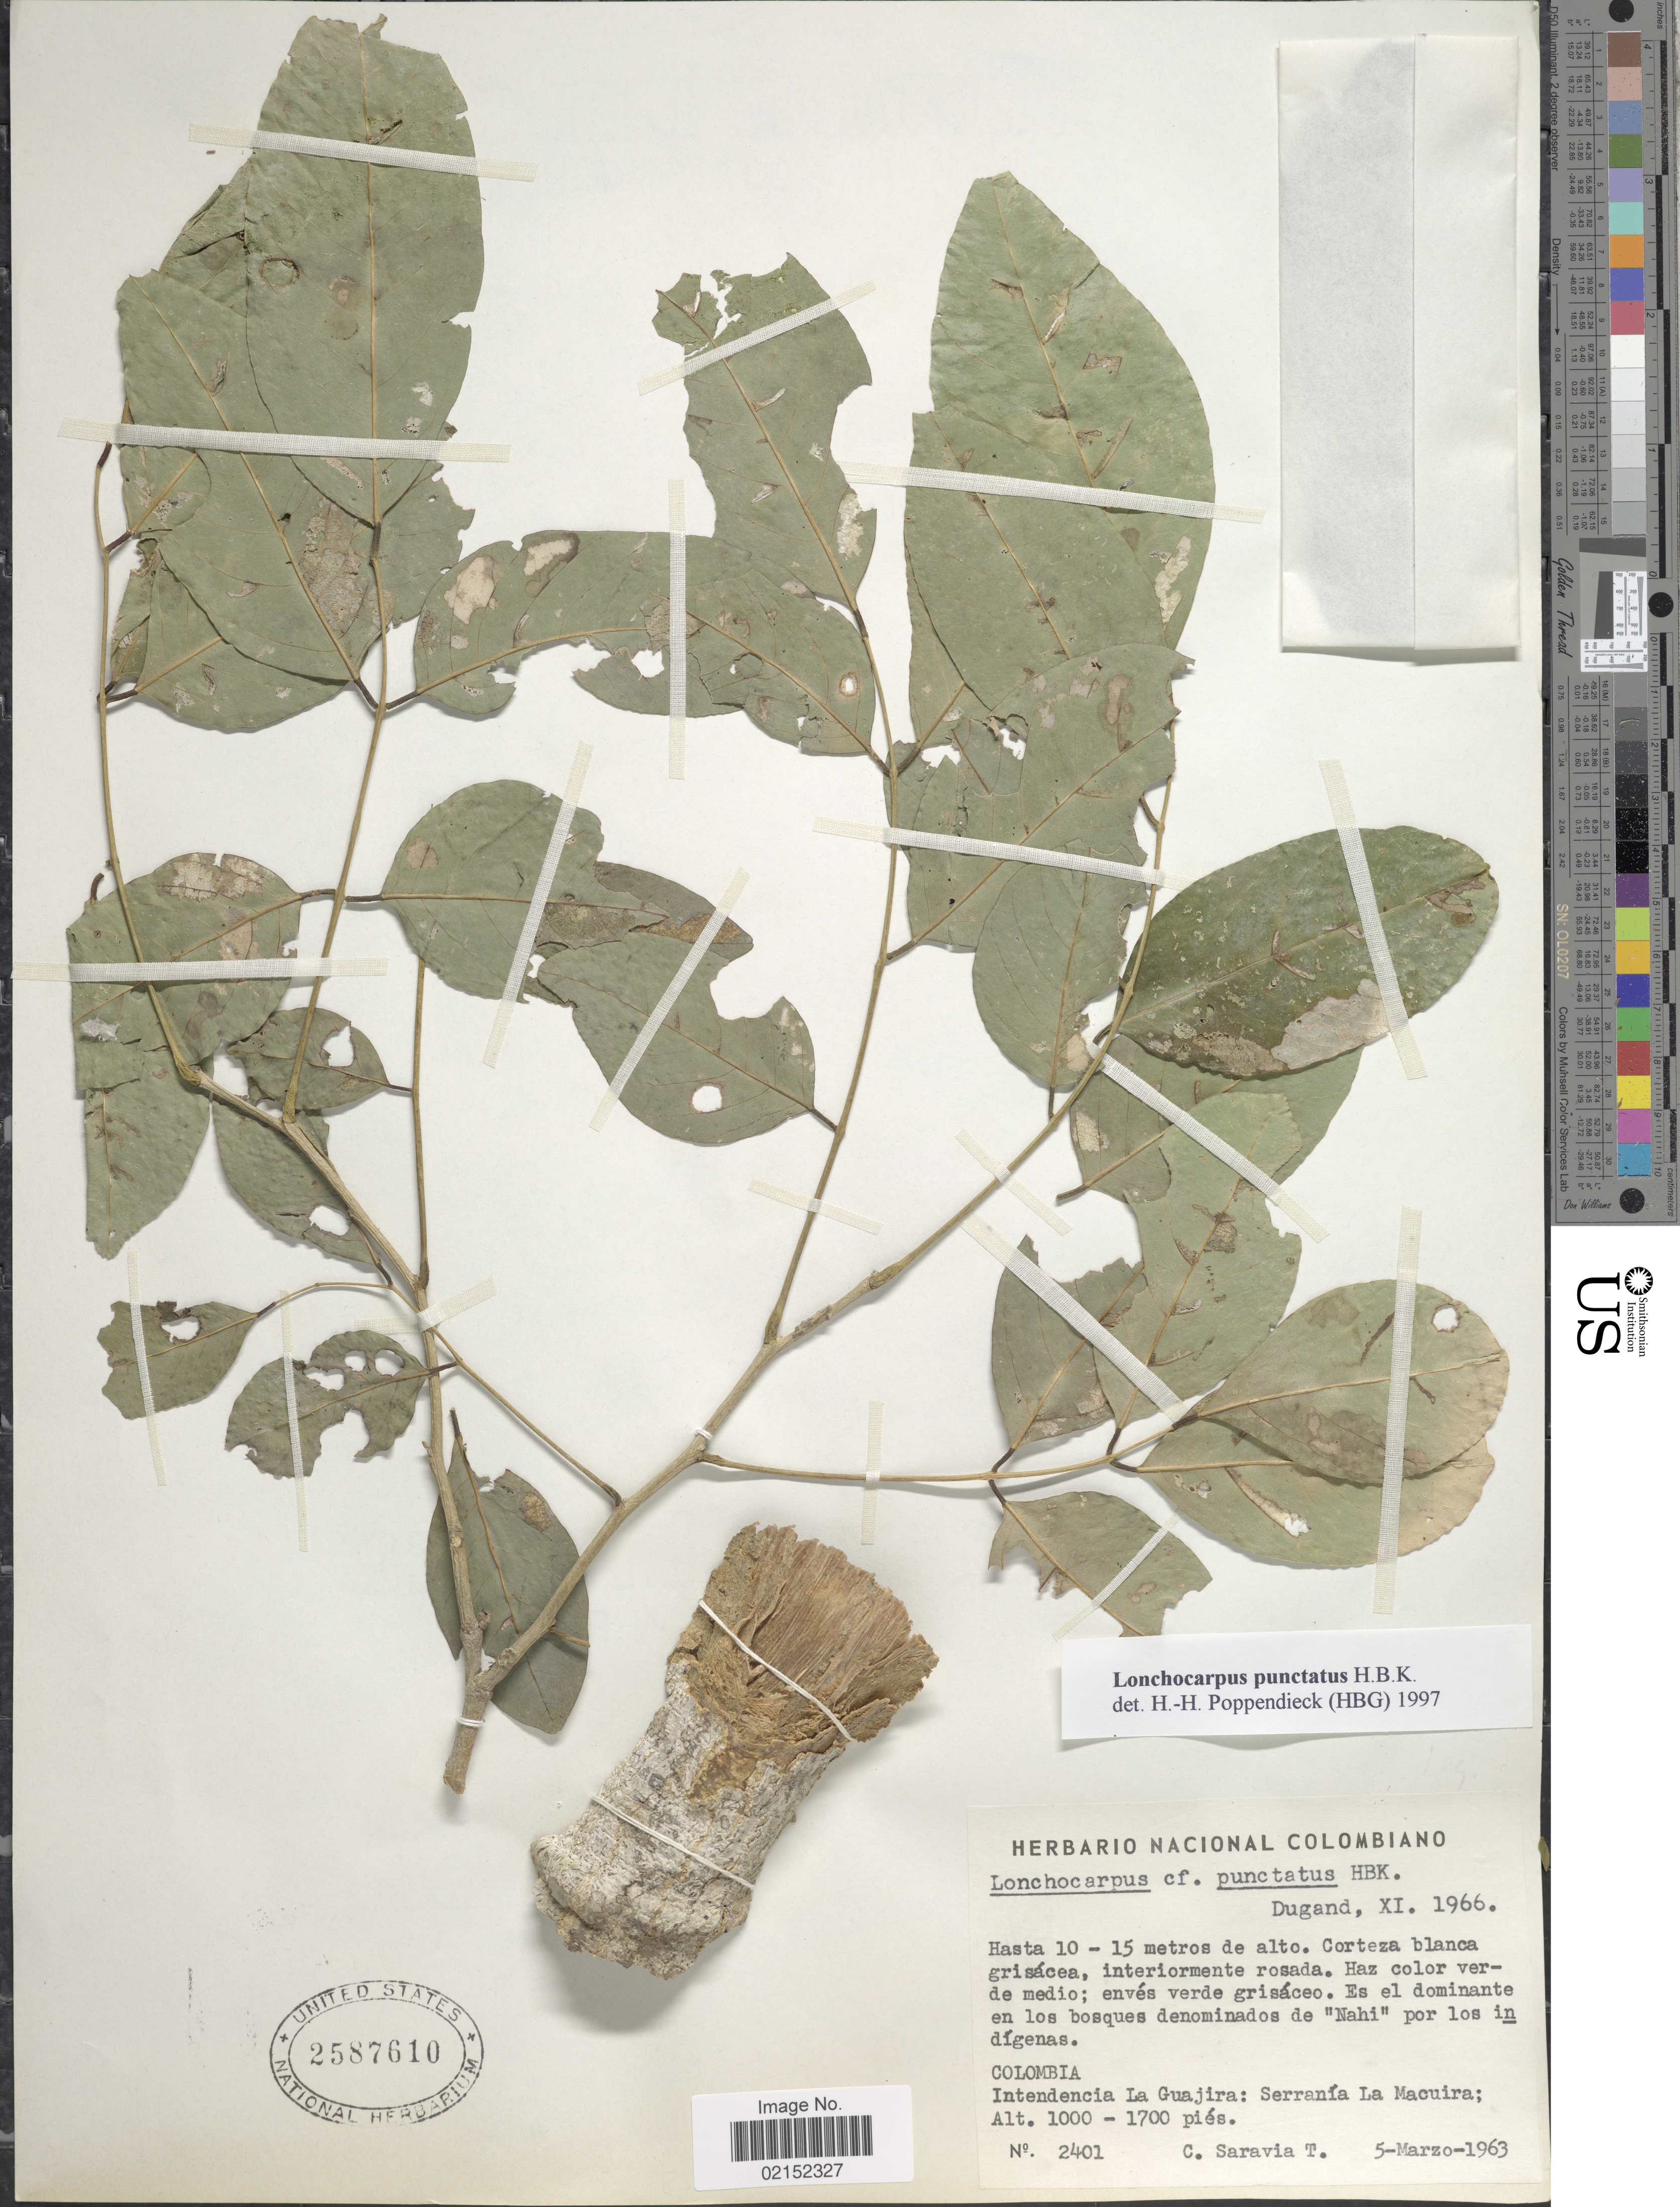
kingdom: Plantae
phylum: Tracheophyta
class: Magnoliopsida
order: Fabales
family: Fabaceae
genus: Lonchocarpus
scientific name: Lonchocarpus punctatus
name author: Kunth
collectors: C. Saravia T.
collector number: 2401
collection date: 1963-03-05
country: Colombia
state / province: La Guajira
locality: Intendencia La Guajira: Serrania La Macuira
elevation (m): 305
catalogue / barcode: US 2587610